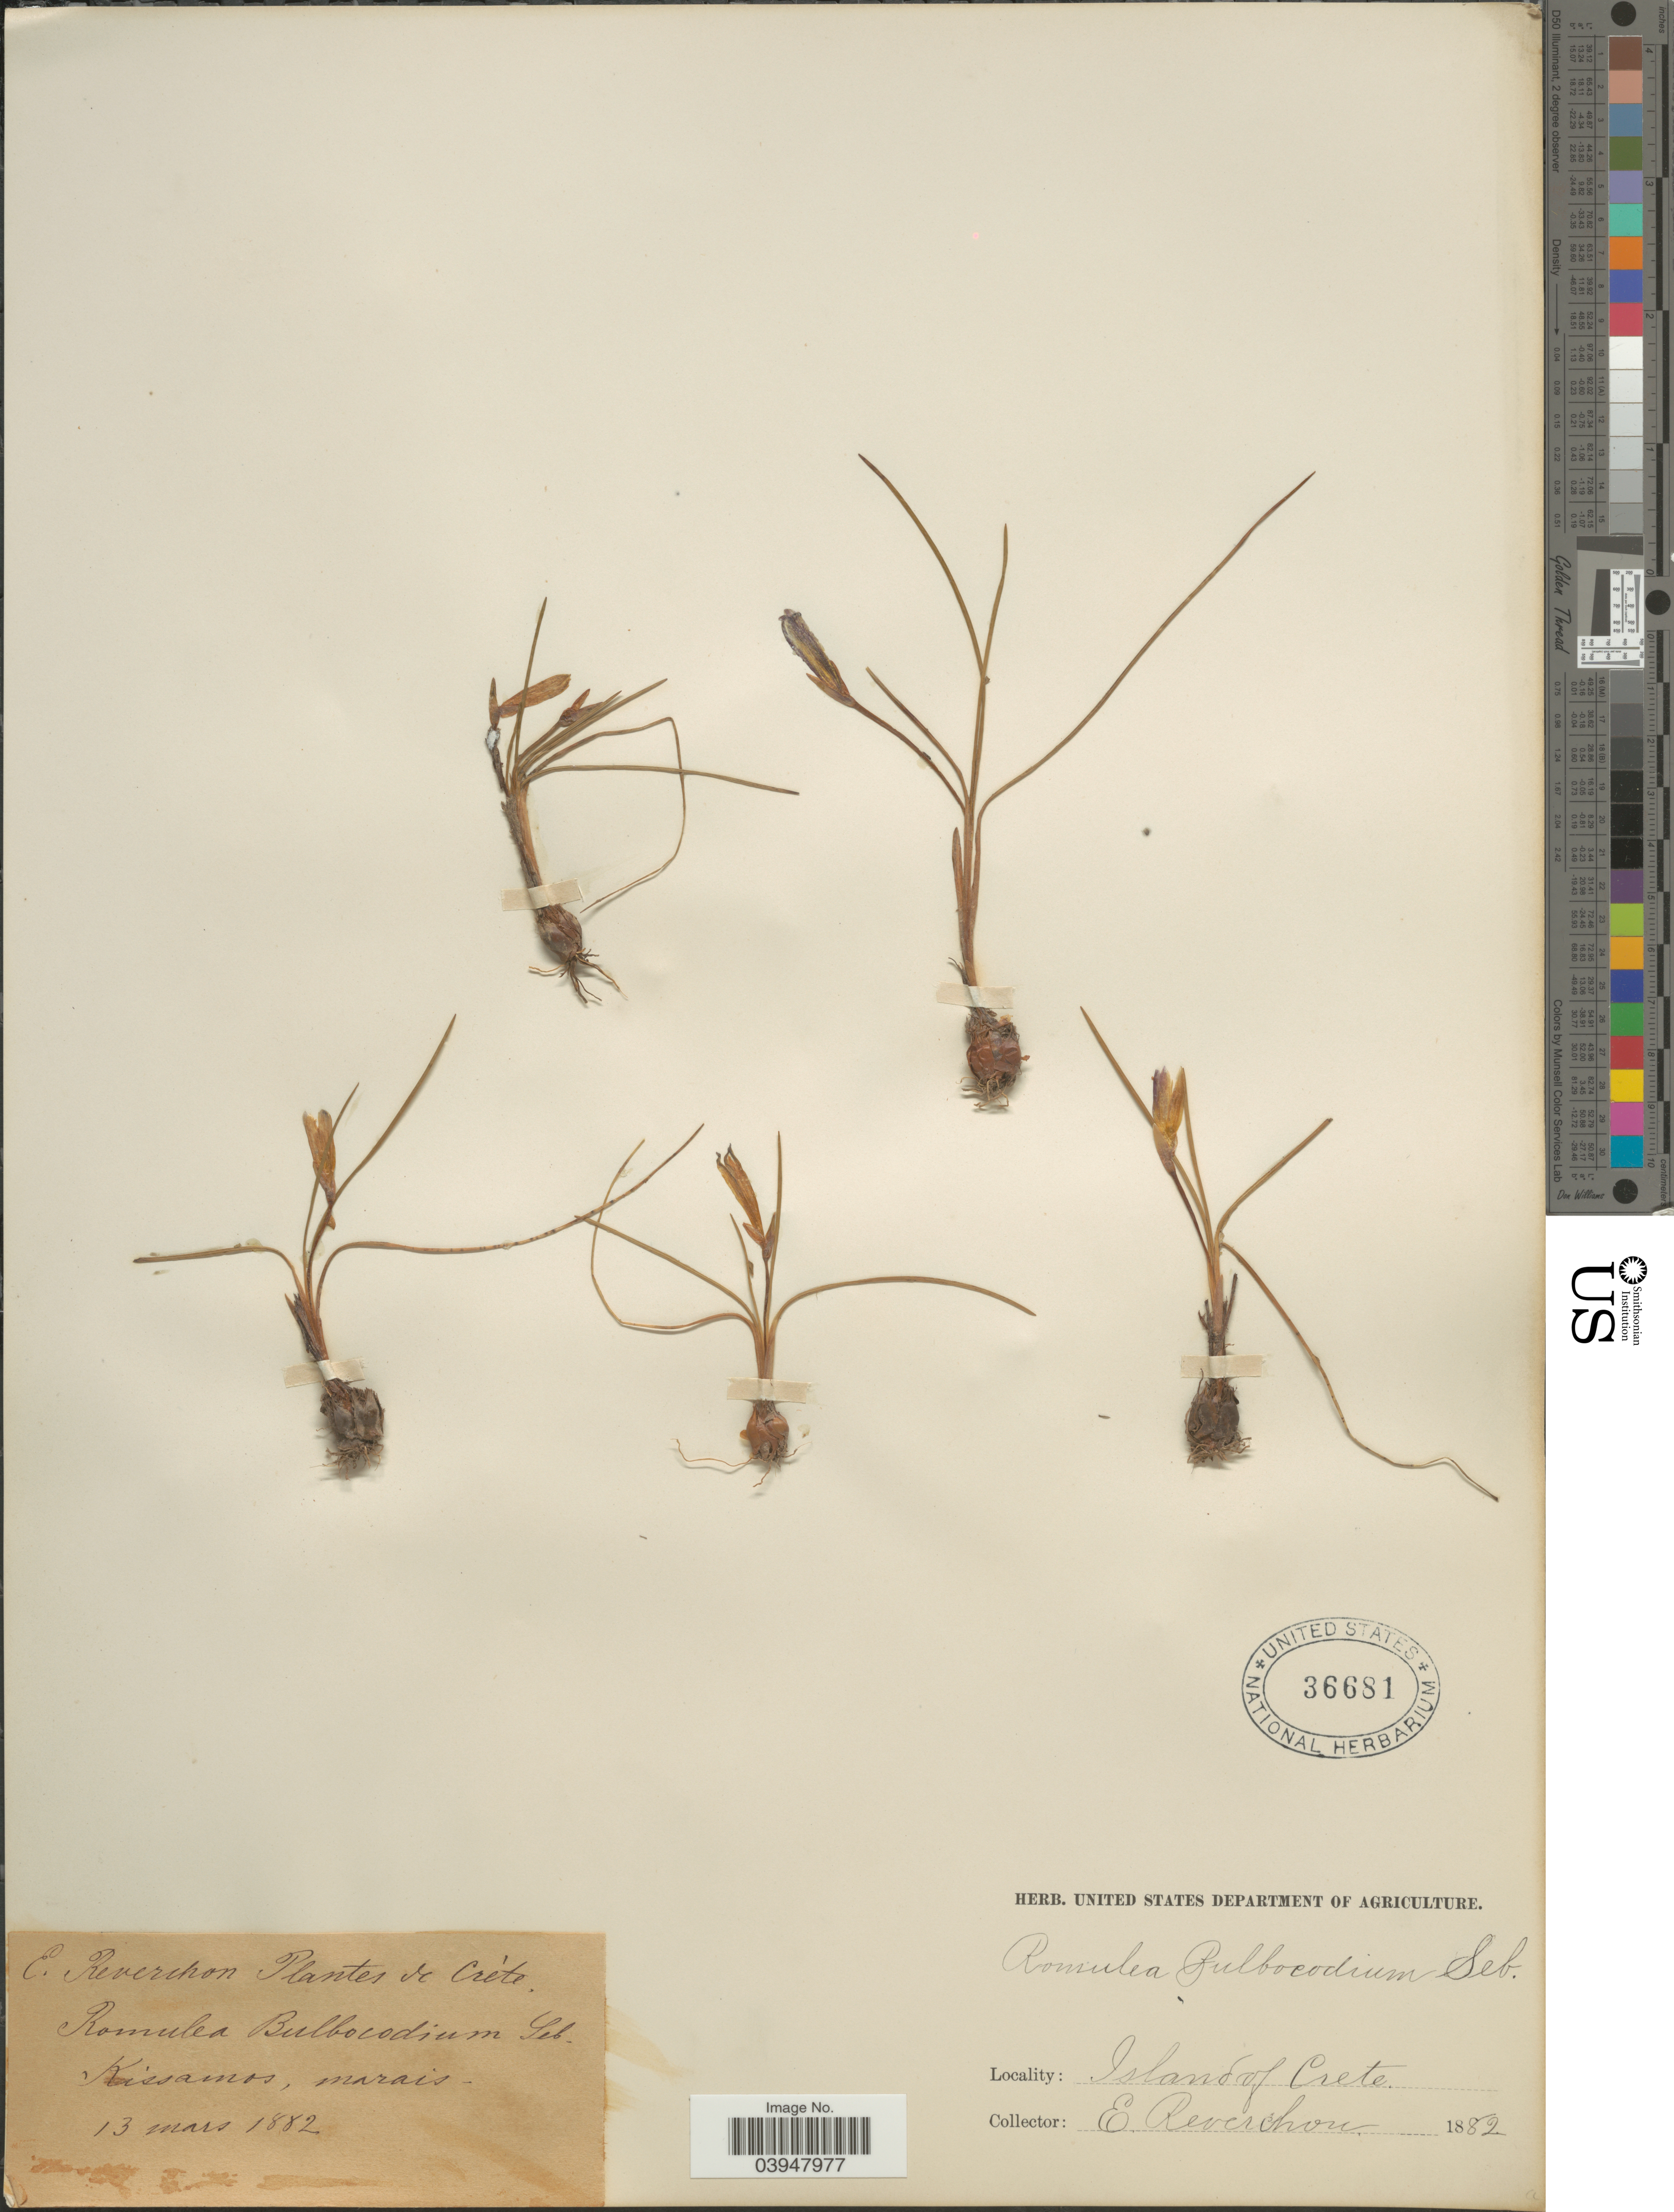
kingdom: Plantae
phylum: Tracheophyta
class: Liliopsida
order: Asparagales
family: Iridaceae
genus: Romulea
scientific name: Romulea bulbocodium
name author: (L.) Sebast. & Mauri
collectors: E. Reverchon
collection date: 1882-03-13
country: Greece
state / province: Crete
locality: Kissamos, marais. Island of Crete.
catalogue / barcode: US 36681